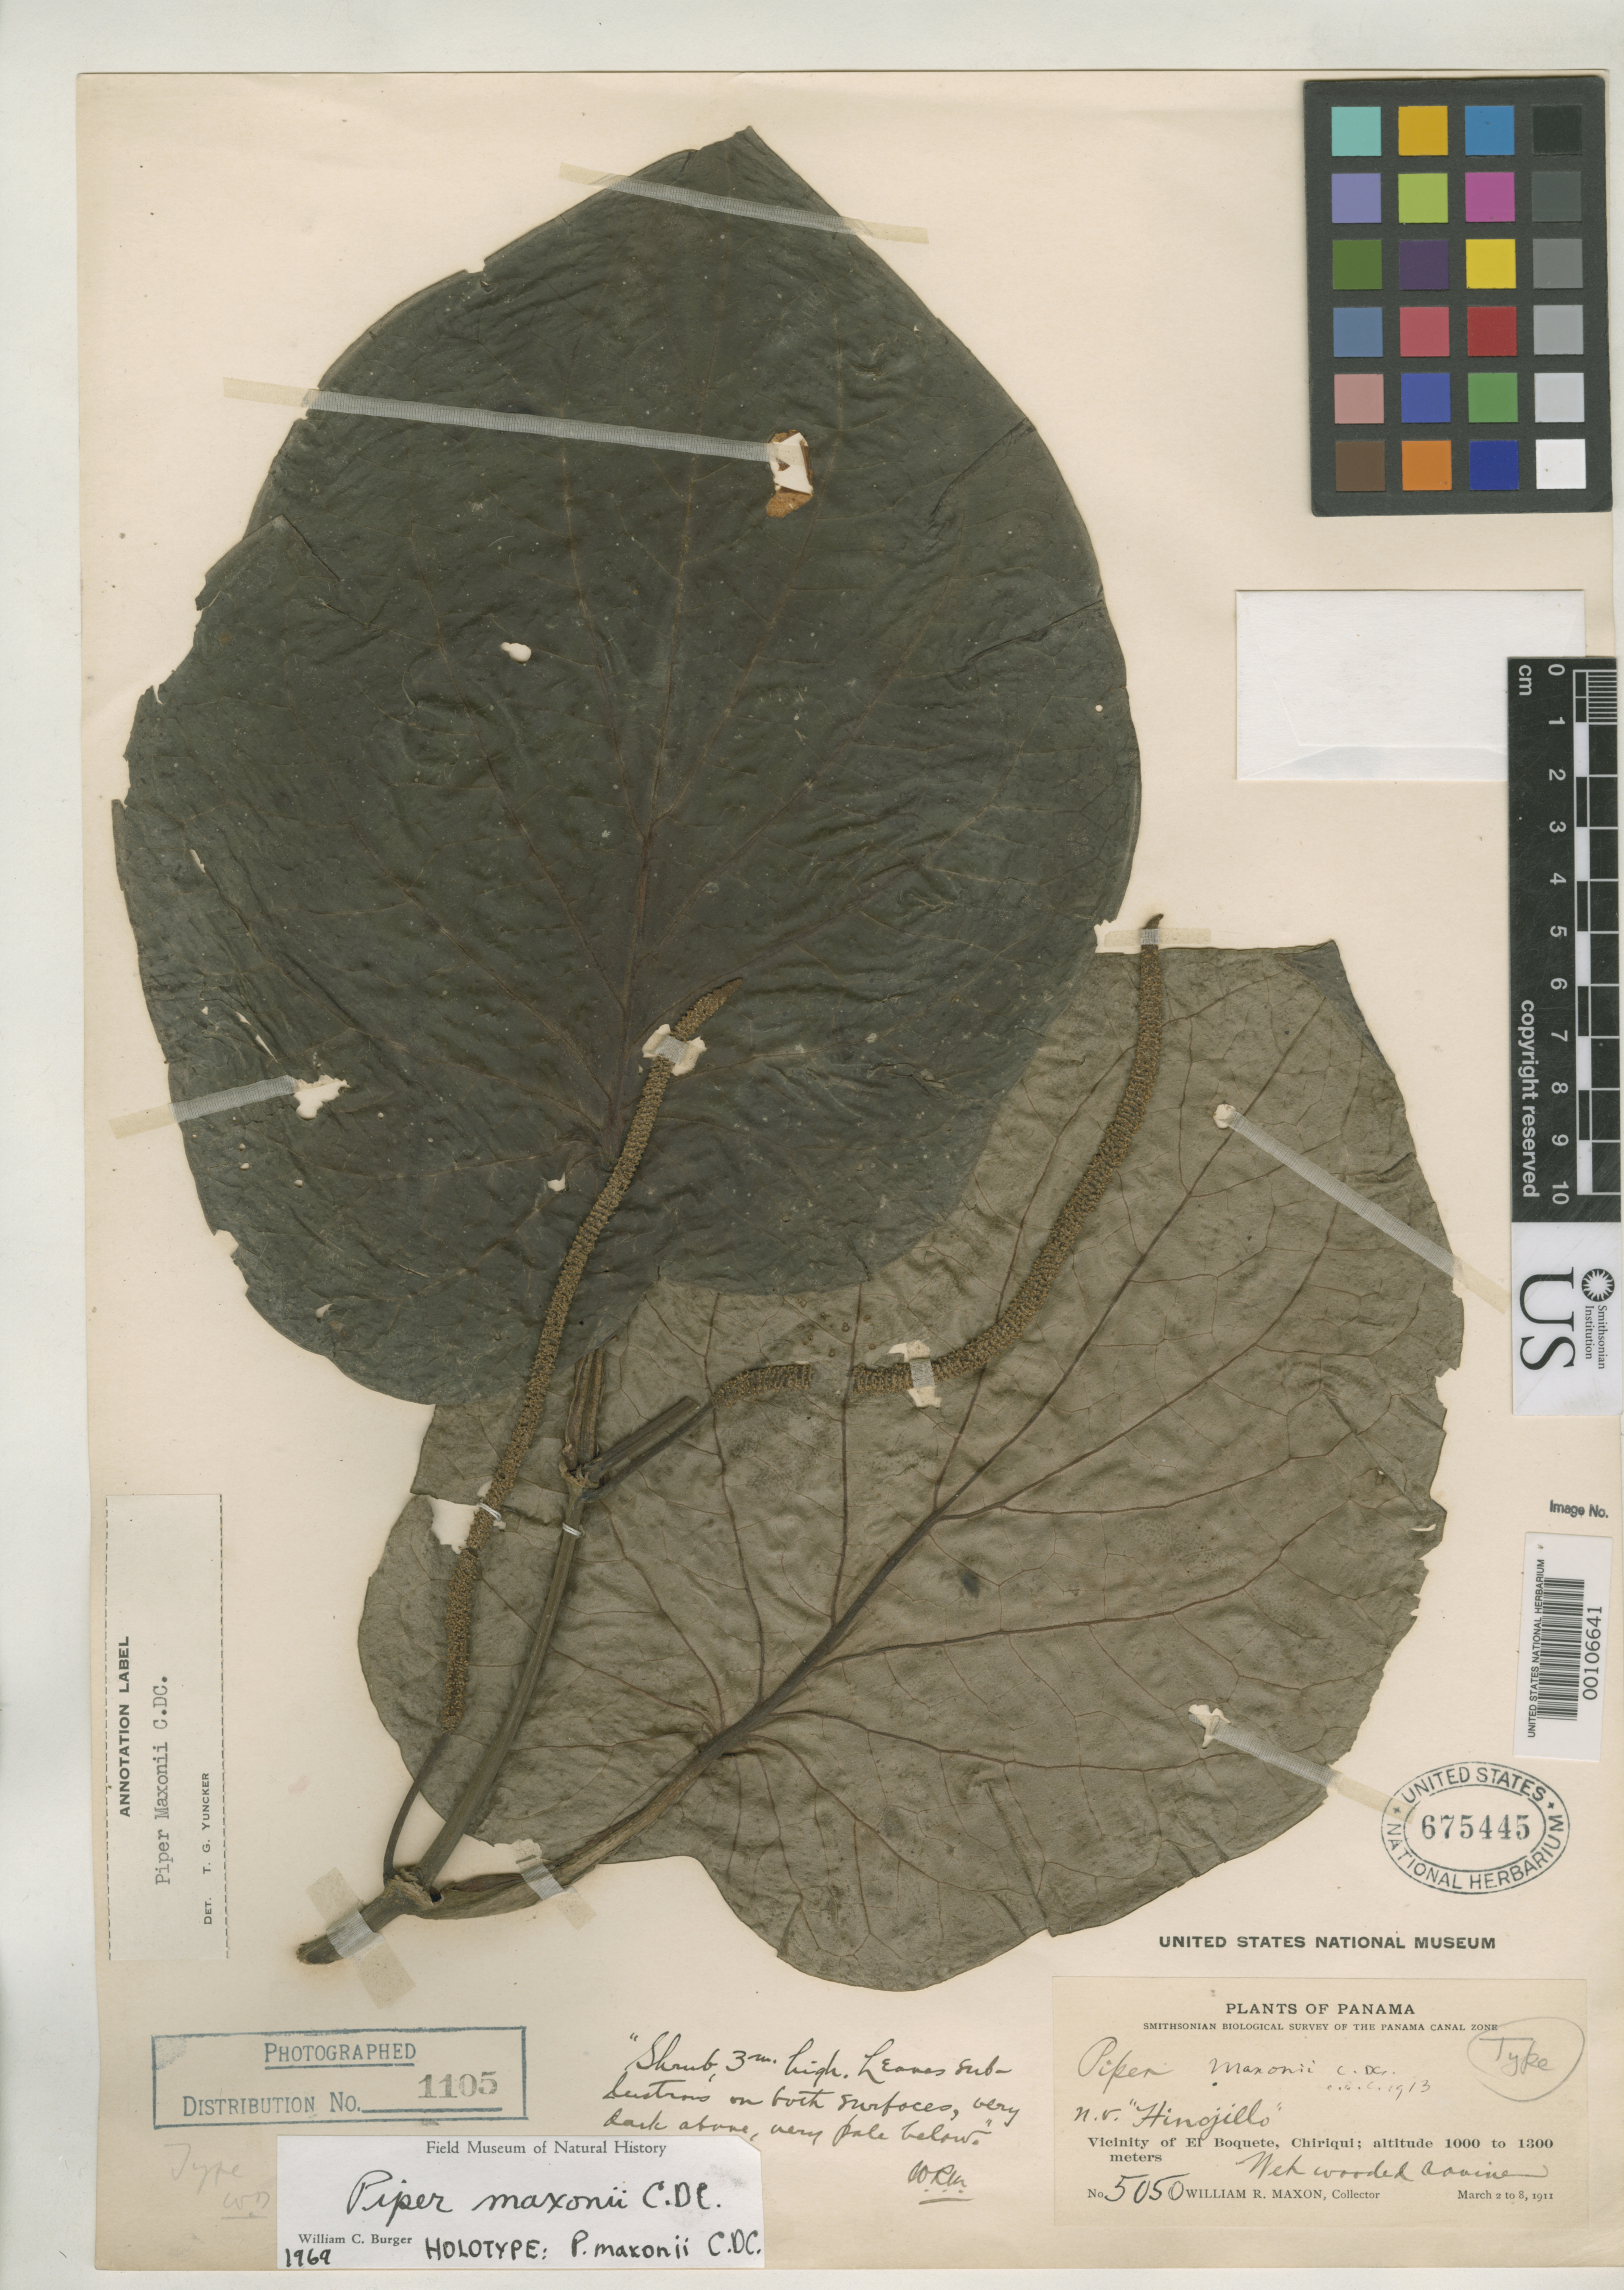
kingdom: Plantae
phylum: Tracheophyta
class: Magnoliopsida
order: Piperales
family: Piperaceae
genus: Piper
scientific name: Piper maxonii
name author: C. DC.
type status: Holotype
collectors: W. R. Maxon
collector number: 5050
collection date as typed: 02 Mar 1911 to 08 Mar 1911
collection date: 1911-03-02/1911-03-08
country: Panama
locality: Near El Boquete.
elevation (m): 1000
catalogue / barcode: US 675445